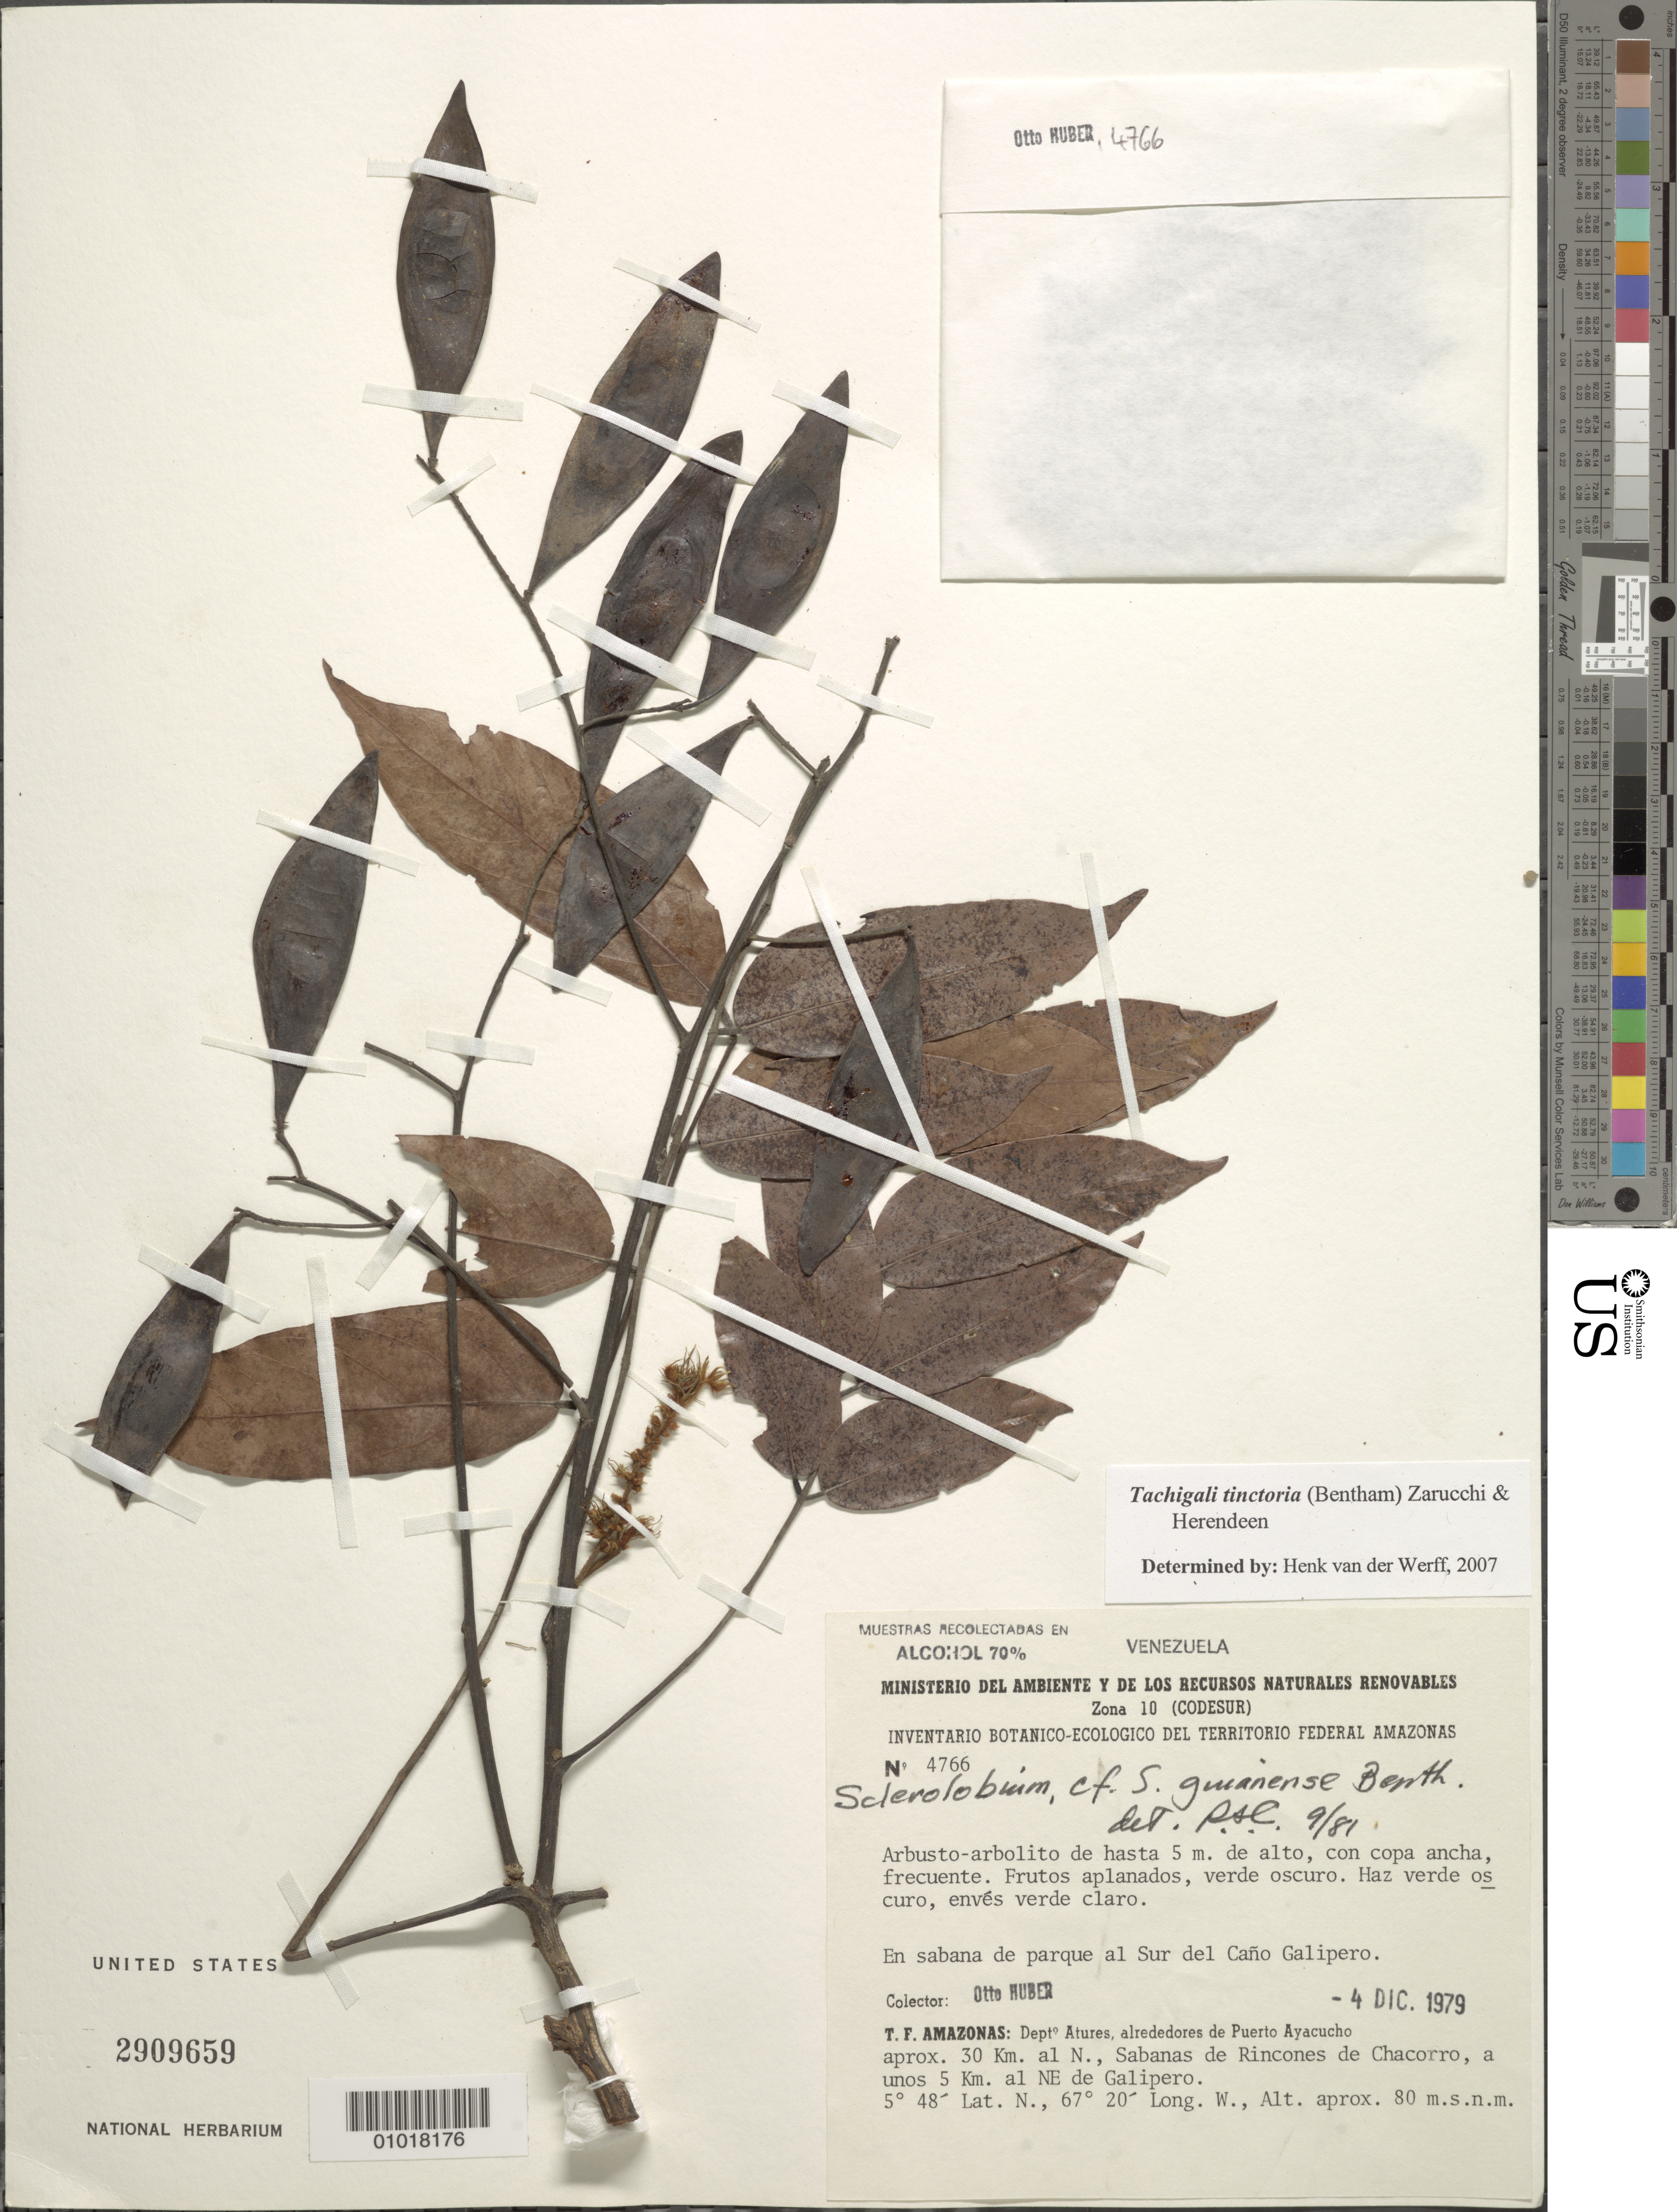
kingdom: Plantae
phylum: Tracheophyta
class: Magnoliopsida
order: Fabales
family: Fabaceae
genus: Tachigali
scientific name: Tachigali tinctoria var. tinctoria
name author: (Benth.) Zarucchi & Herend.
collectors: O. Huber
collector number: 4766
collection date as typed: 4-Dec-79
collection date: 1979-12-04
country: Venezuela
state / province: Amazonas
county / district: Atures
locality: Puerto Ayacucho, aprox 30km al N. Sabanas de Rincones de Chacorro, a unos 5km al NE de Galipero; al Sur del Caño Galipero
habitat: En sabana en parque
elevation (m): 80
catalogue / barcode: US 2909659